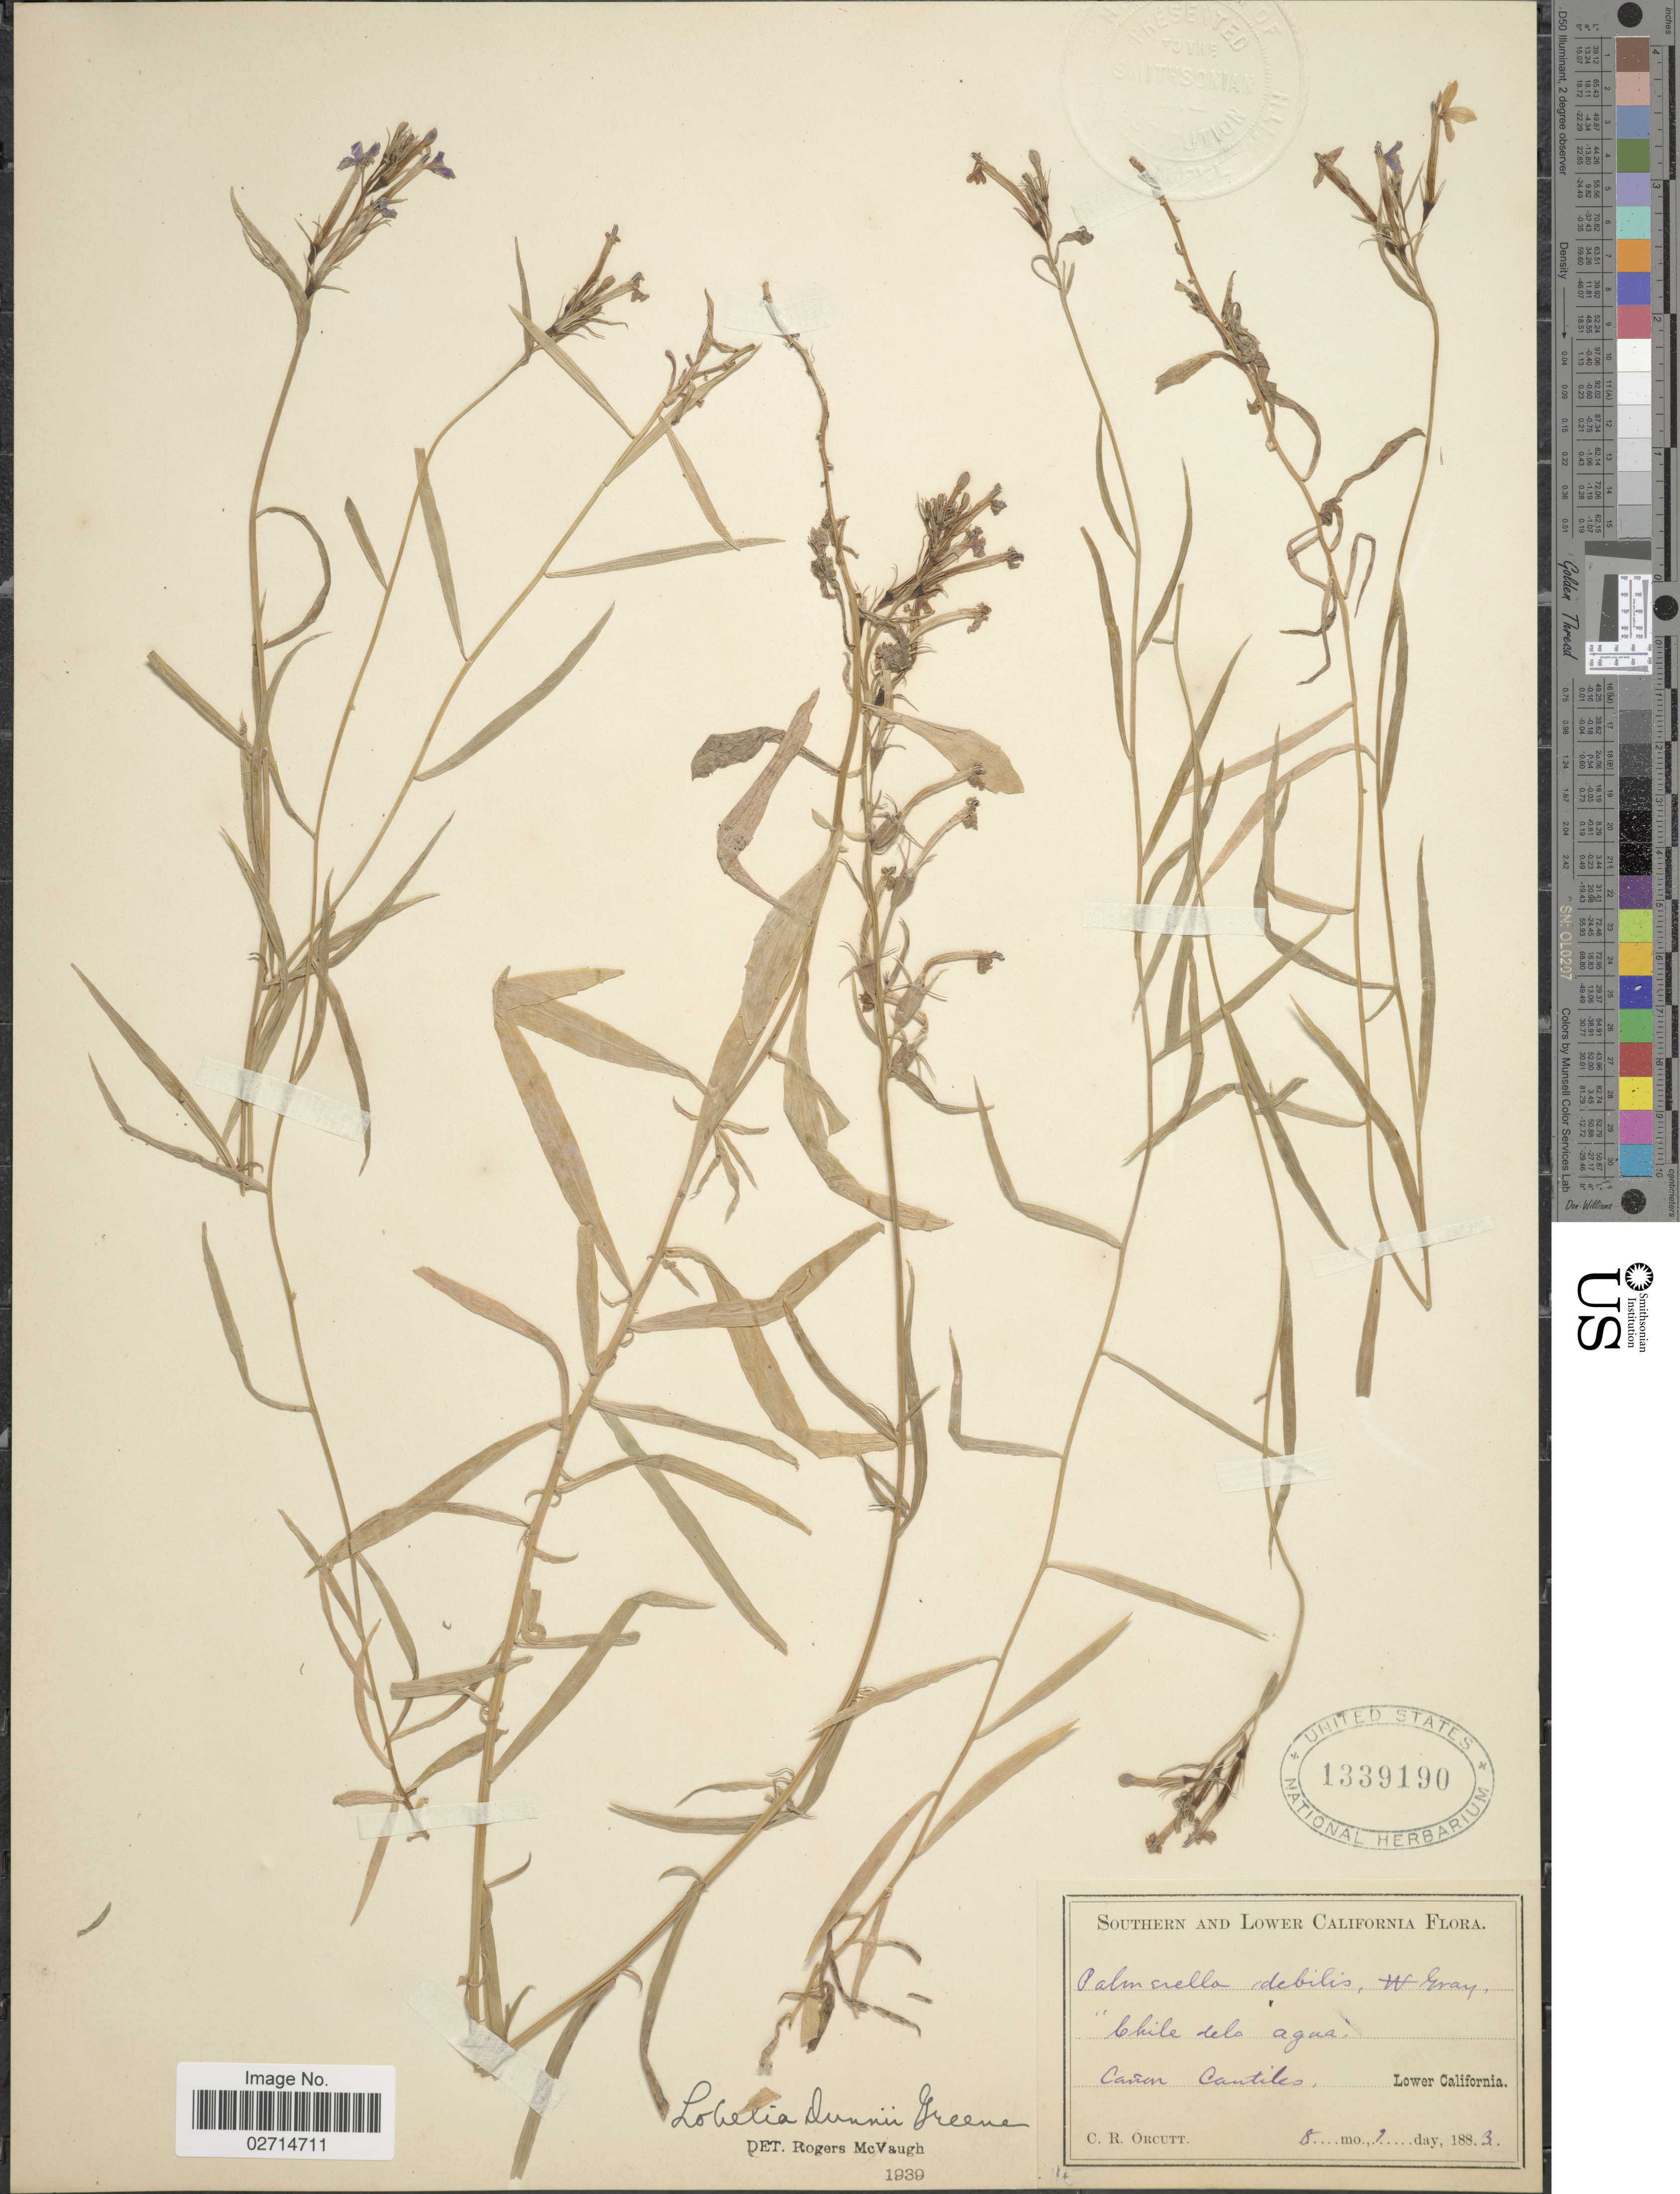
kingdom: Plantae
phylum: Tracheophyta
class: Magnoliopsida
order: Asterales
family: Campanulaceae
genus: Lobelia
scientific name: Lobelia dunnii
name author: S.W. Greene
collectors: C. R. Orcutt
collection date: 1883-08-01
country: Mexico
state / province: Baja California Norte / Baja California Sur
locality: Chile dela agua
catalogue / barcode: US 1339190